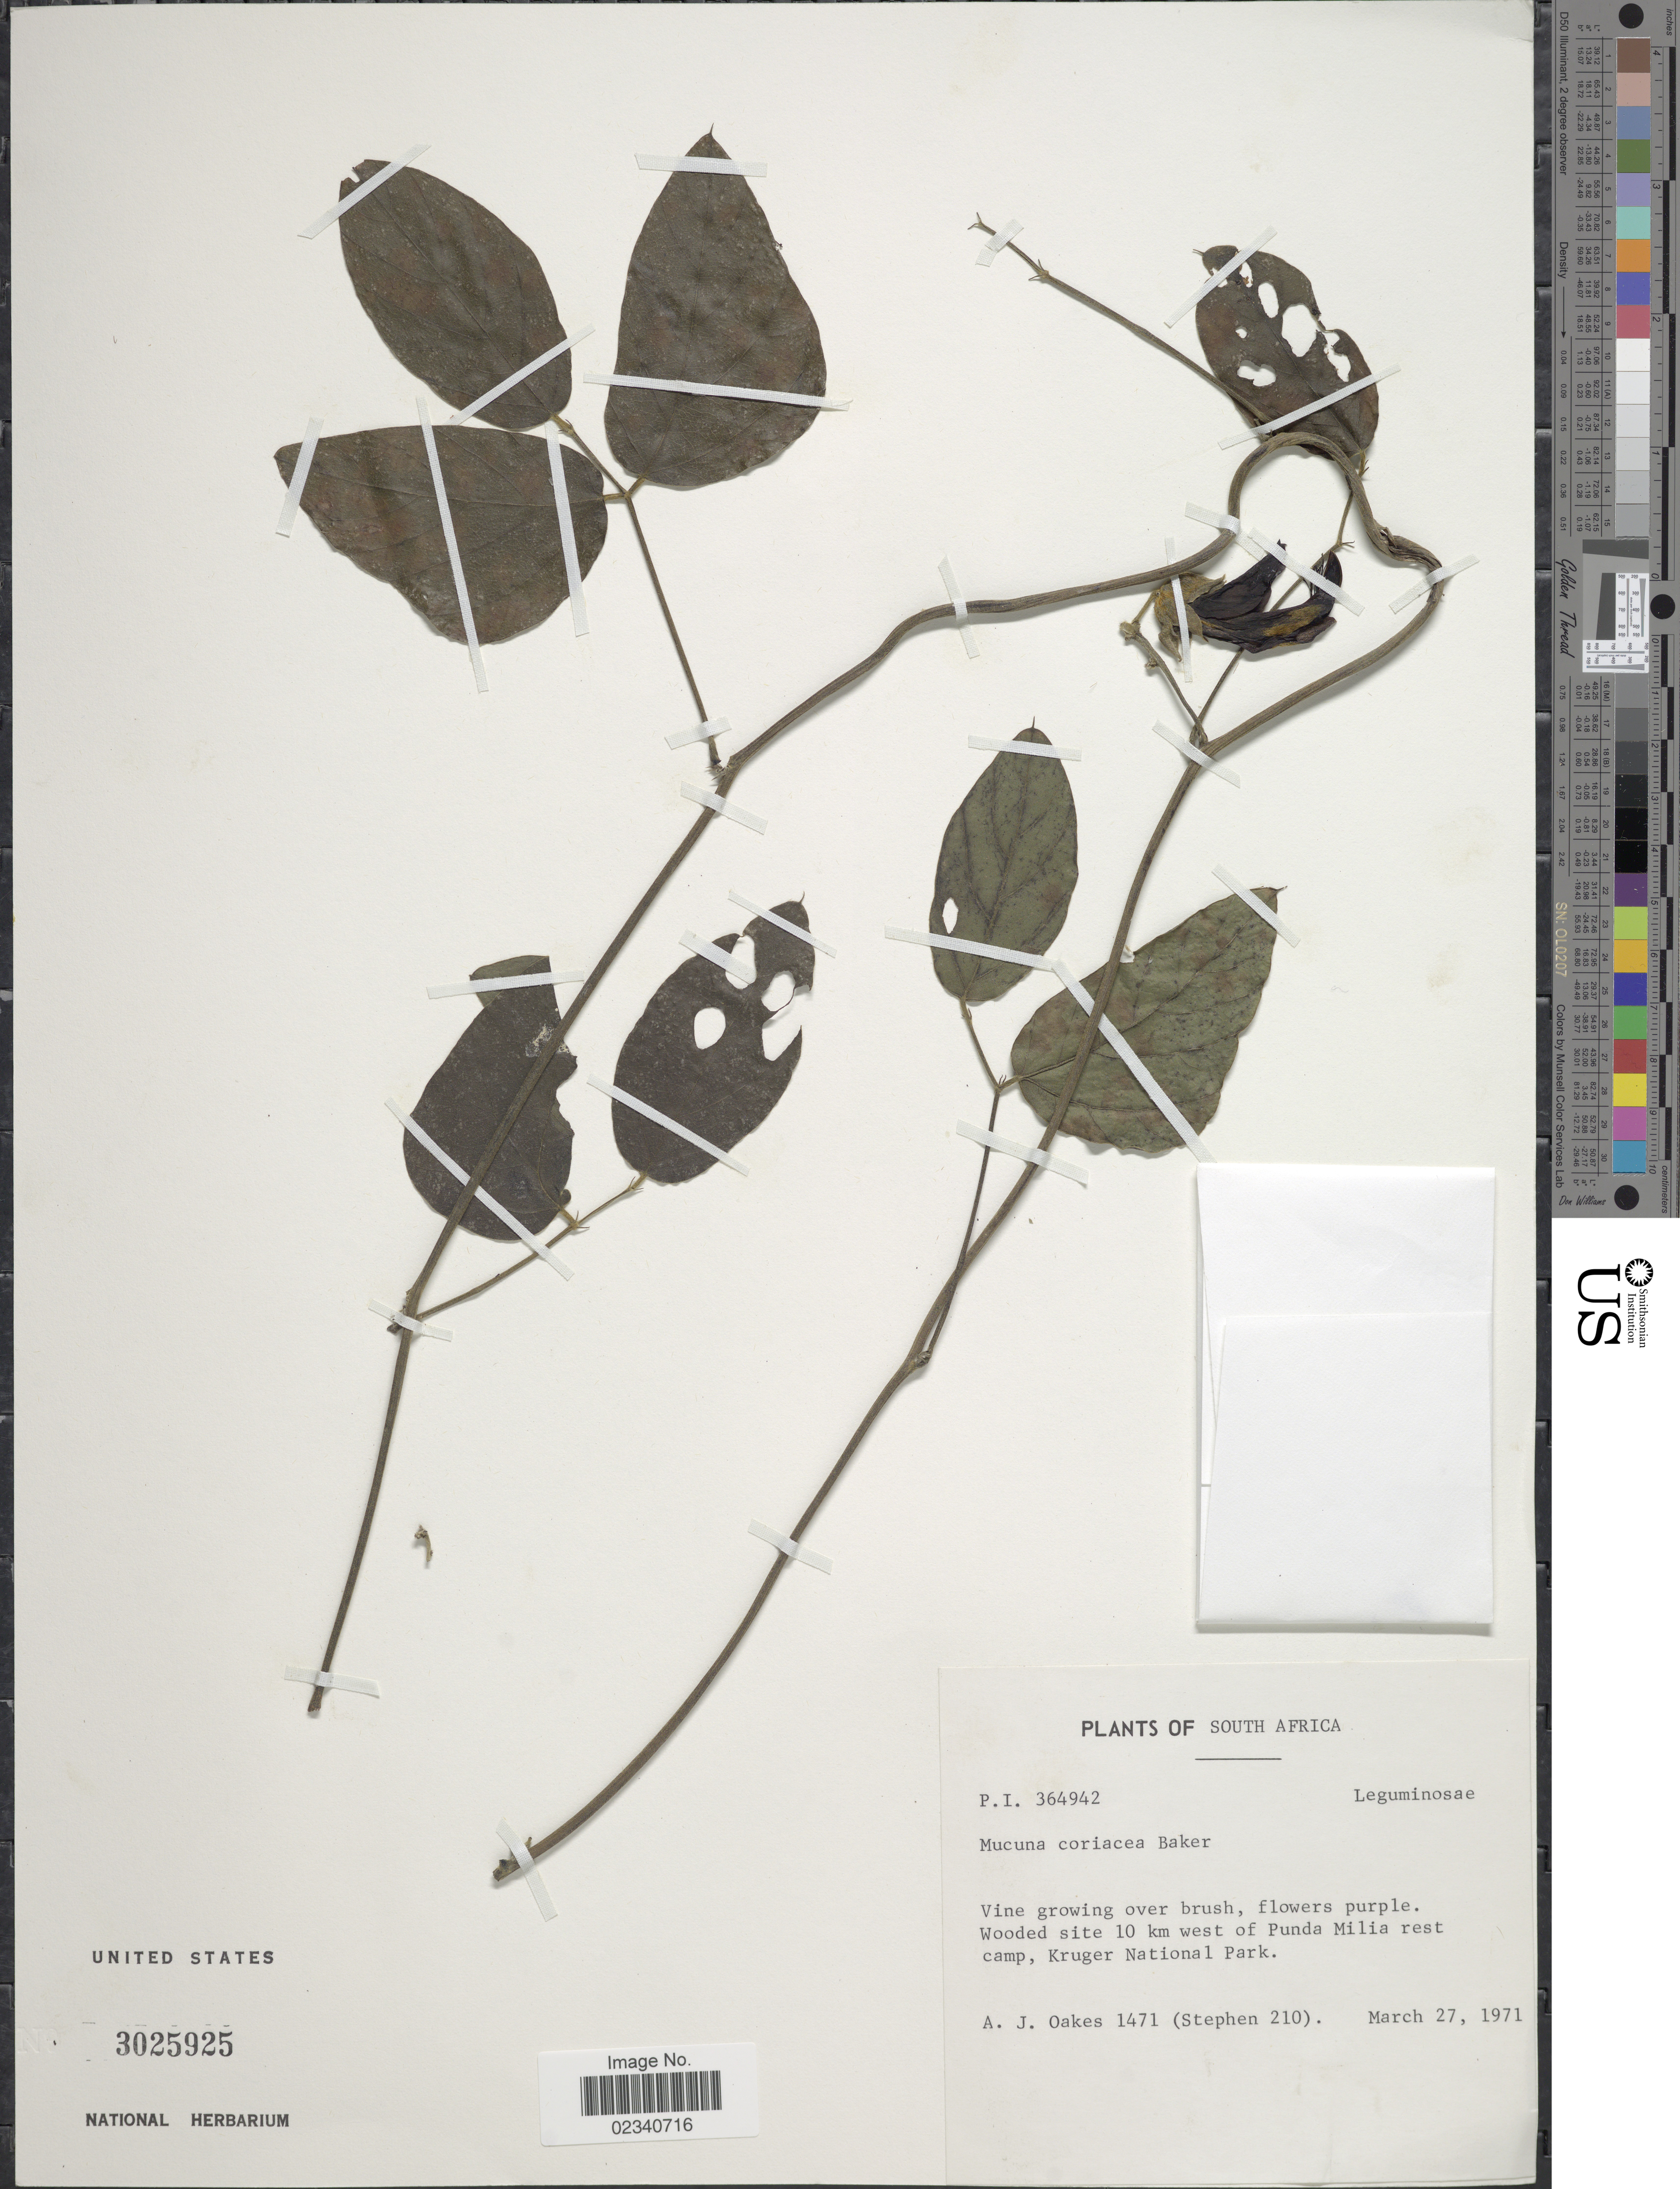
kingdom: Plantae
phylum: Tracheophyta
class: Magnoliopsida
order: Fabales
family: Fabaceae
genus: Mucuna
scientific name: Mucuna coriacea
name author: Baker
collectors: A. Oakes & Stephen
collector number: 1471/210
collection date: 1971-03-27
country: South Africa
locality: South Africa. Wooded site 10 km west of Punda Milia rest camp, Kruger Nation Park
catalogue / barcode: US 3025925